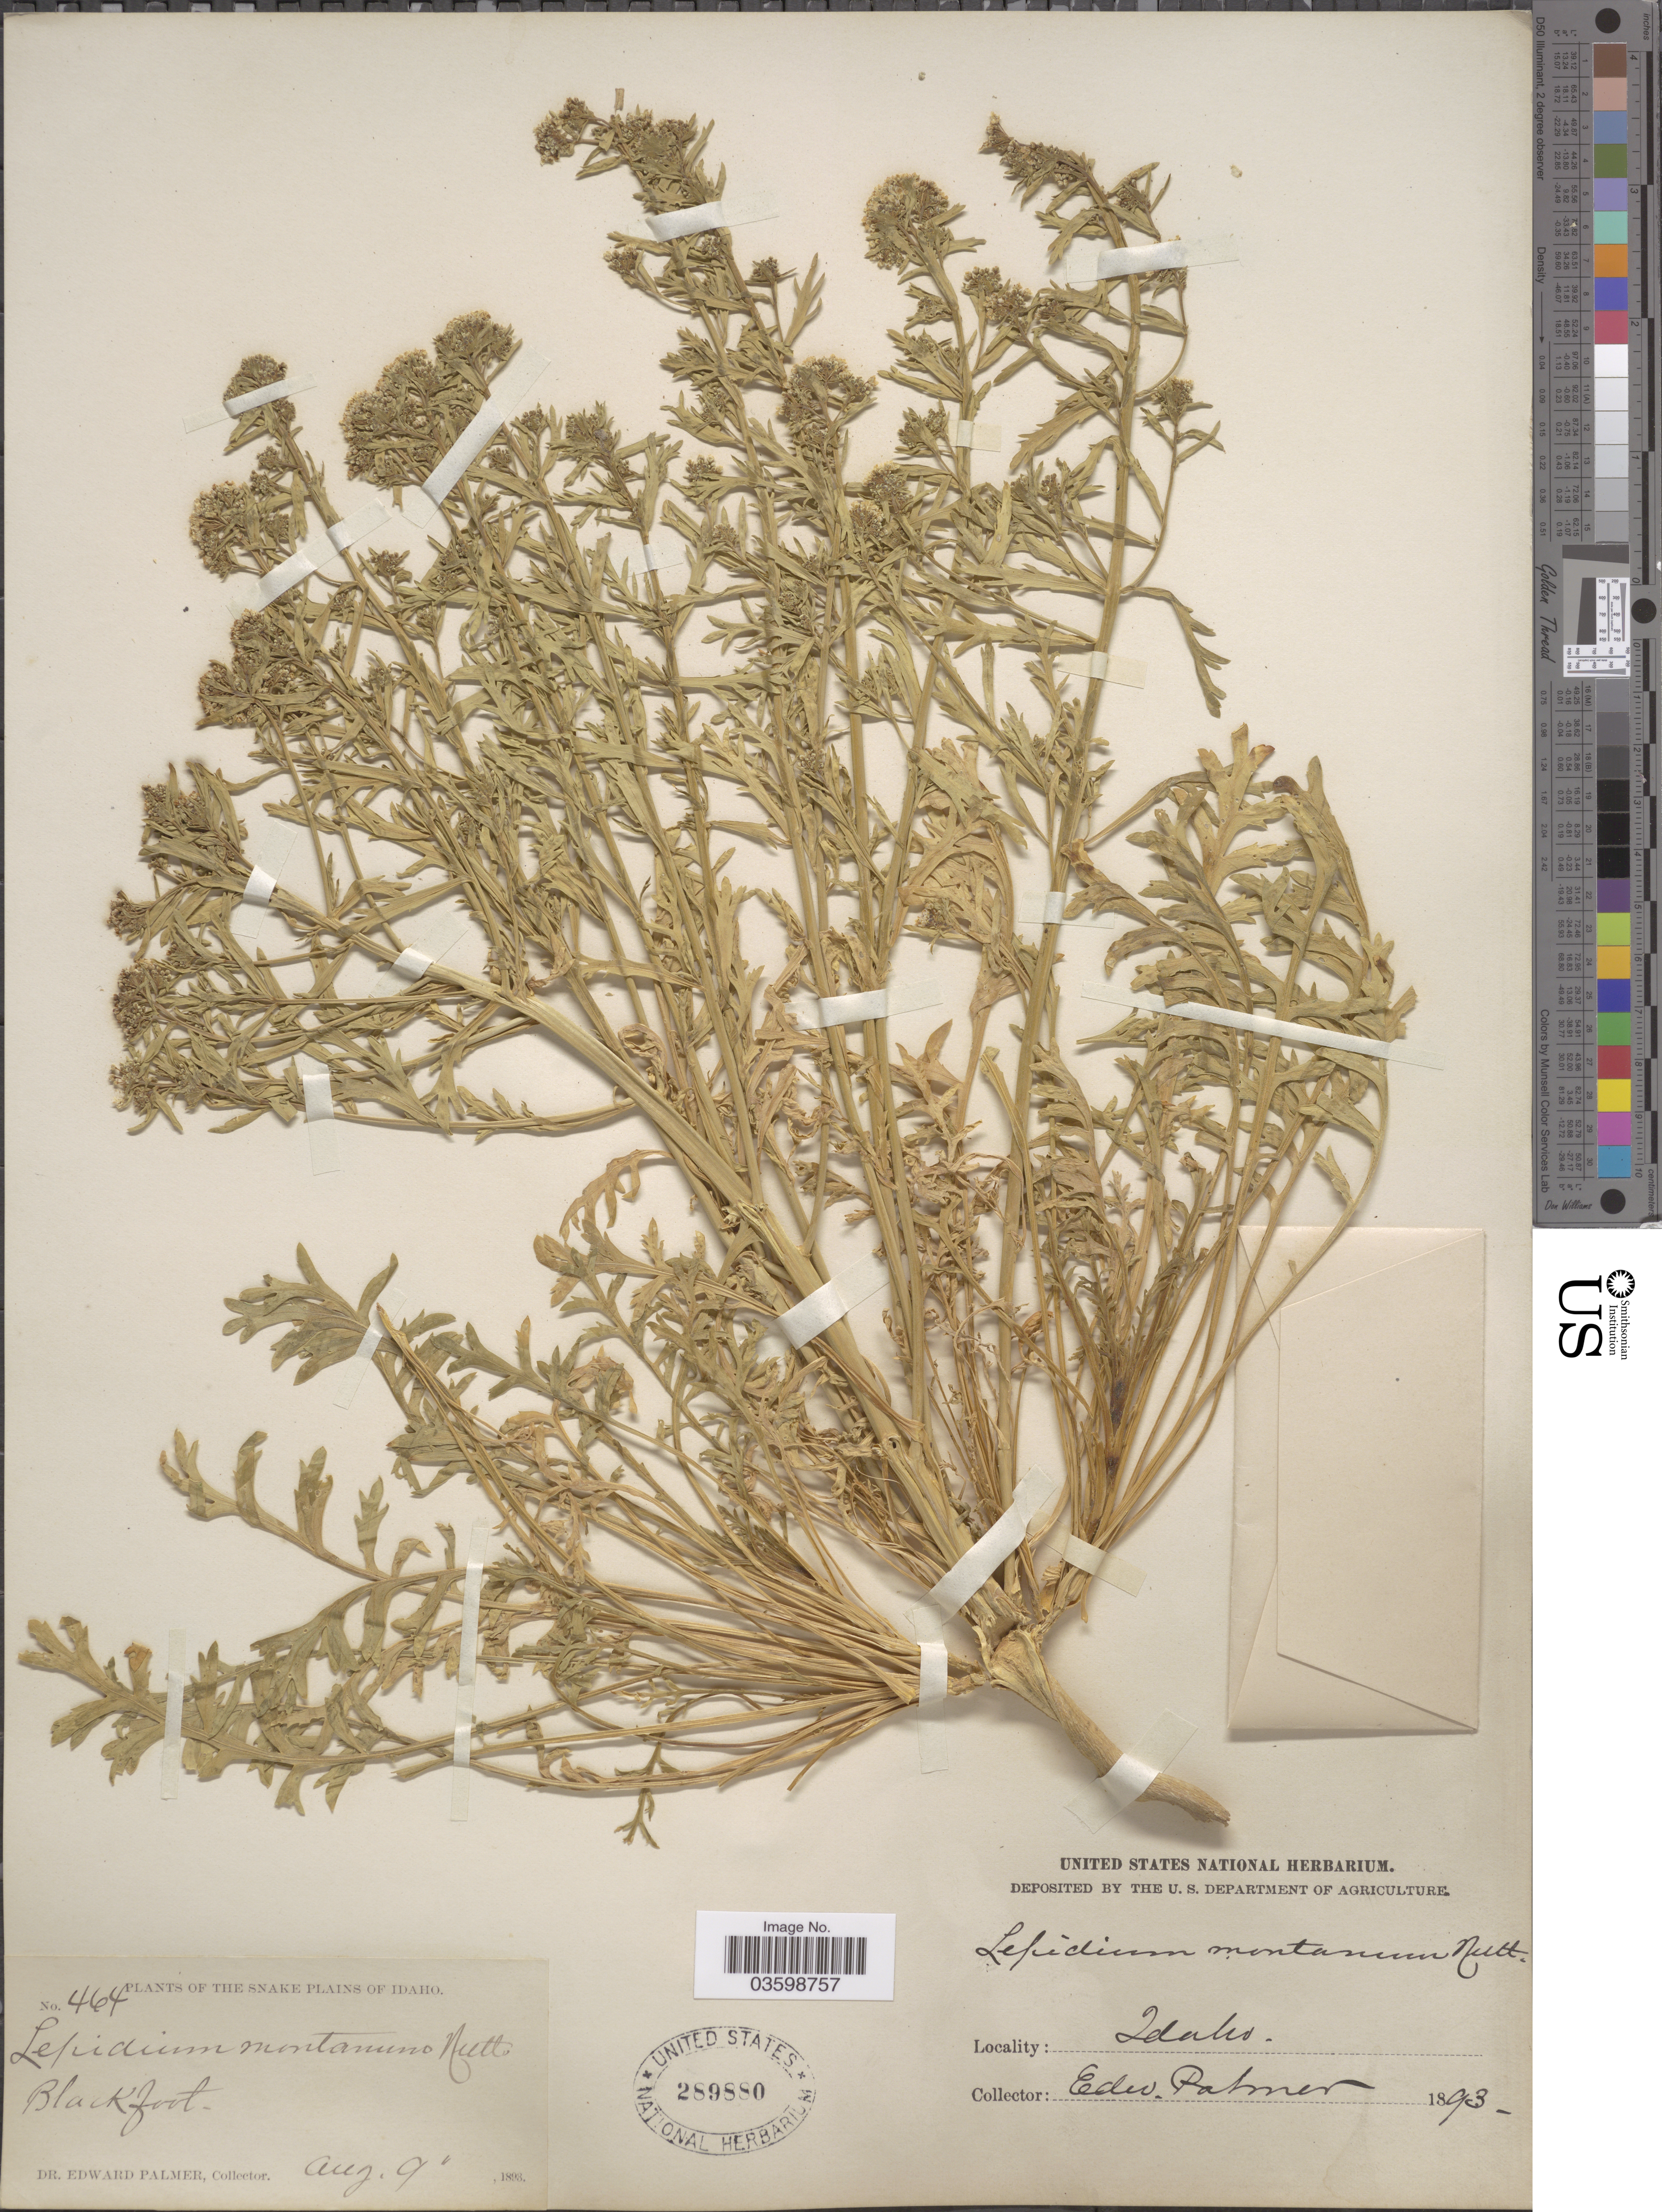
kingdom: Plantae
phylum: Tracheophyta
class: Magnoliopsida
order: Brassicales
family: Brassicaceae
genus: Lepidium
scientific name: Lepidium montanum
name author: Nutt.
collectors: E. Palmer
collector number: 464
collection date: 1893-08-09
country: United States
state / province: Idaho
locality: The Snake Plains of Idaho. Blackfoot.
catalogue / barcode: US 289880